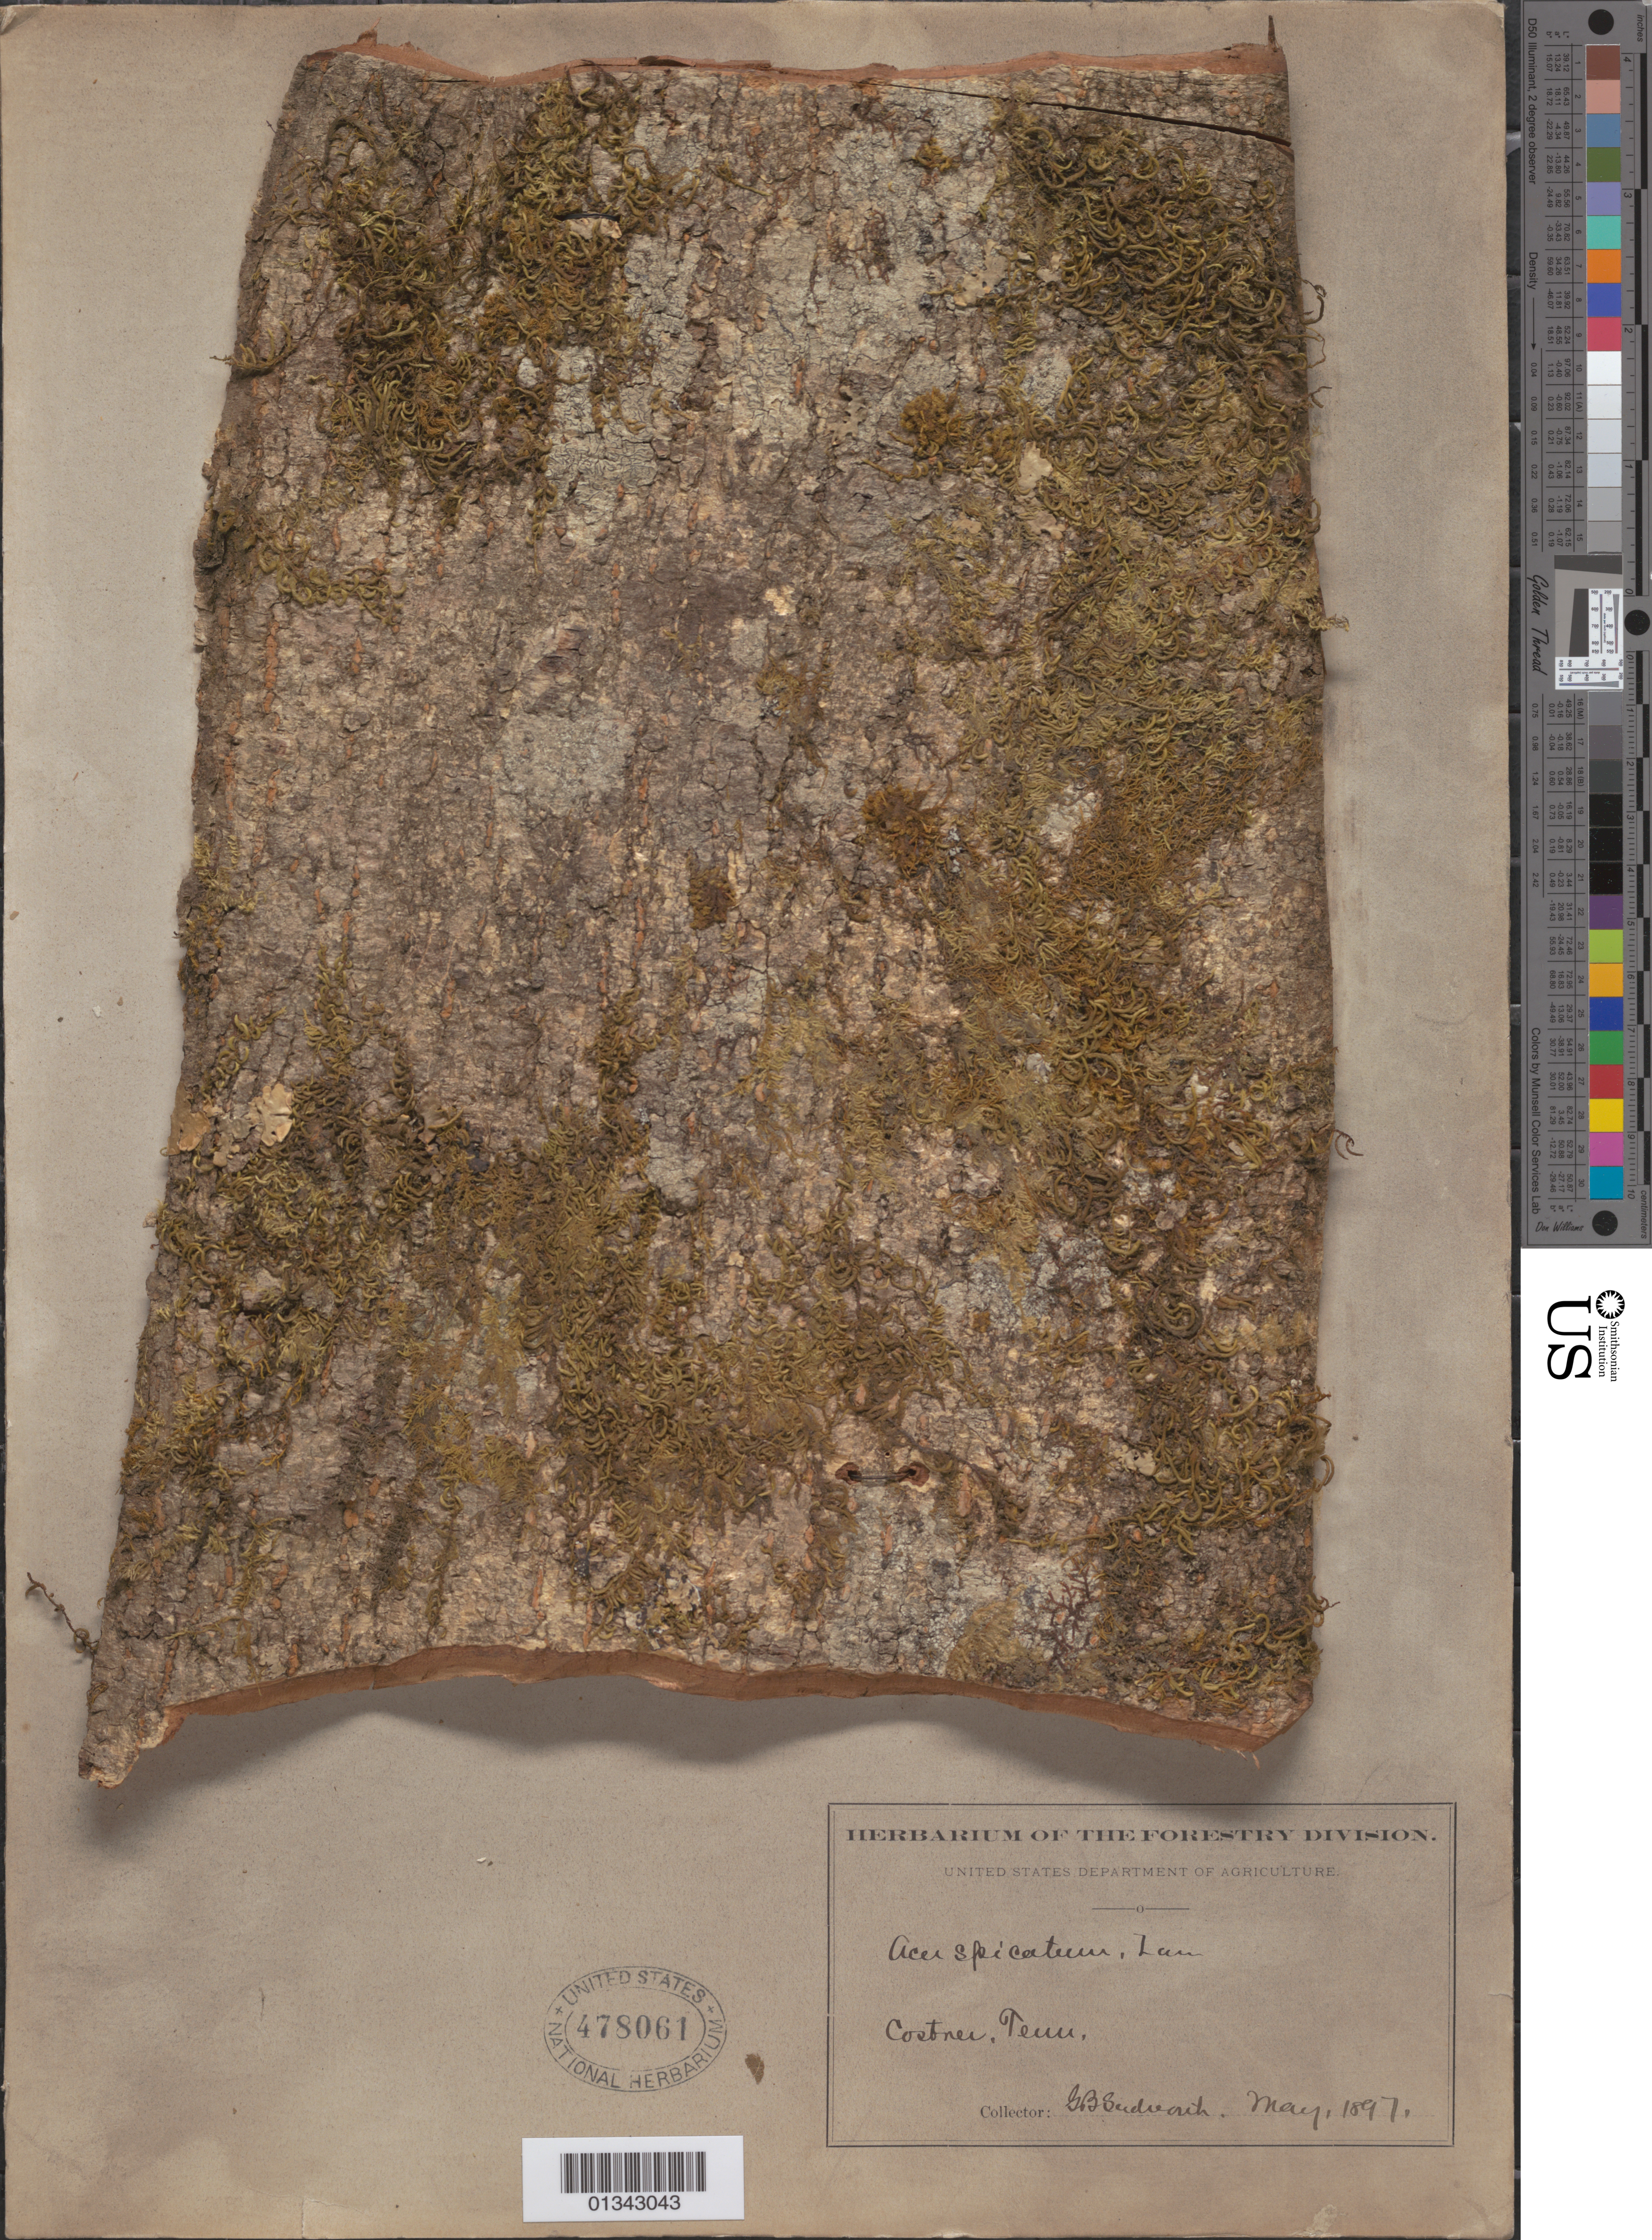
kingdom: Plantae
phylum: Tracheophyta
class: Magnoliopsida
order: Sapindales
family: Sapindaceae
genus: Acer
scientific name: Acer spicatum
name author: Lam.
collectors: G. B. Sudworth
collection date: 1897-05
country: United States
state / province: Tennessee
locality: Costner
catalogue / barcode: US 478061